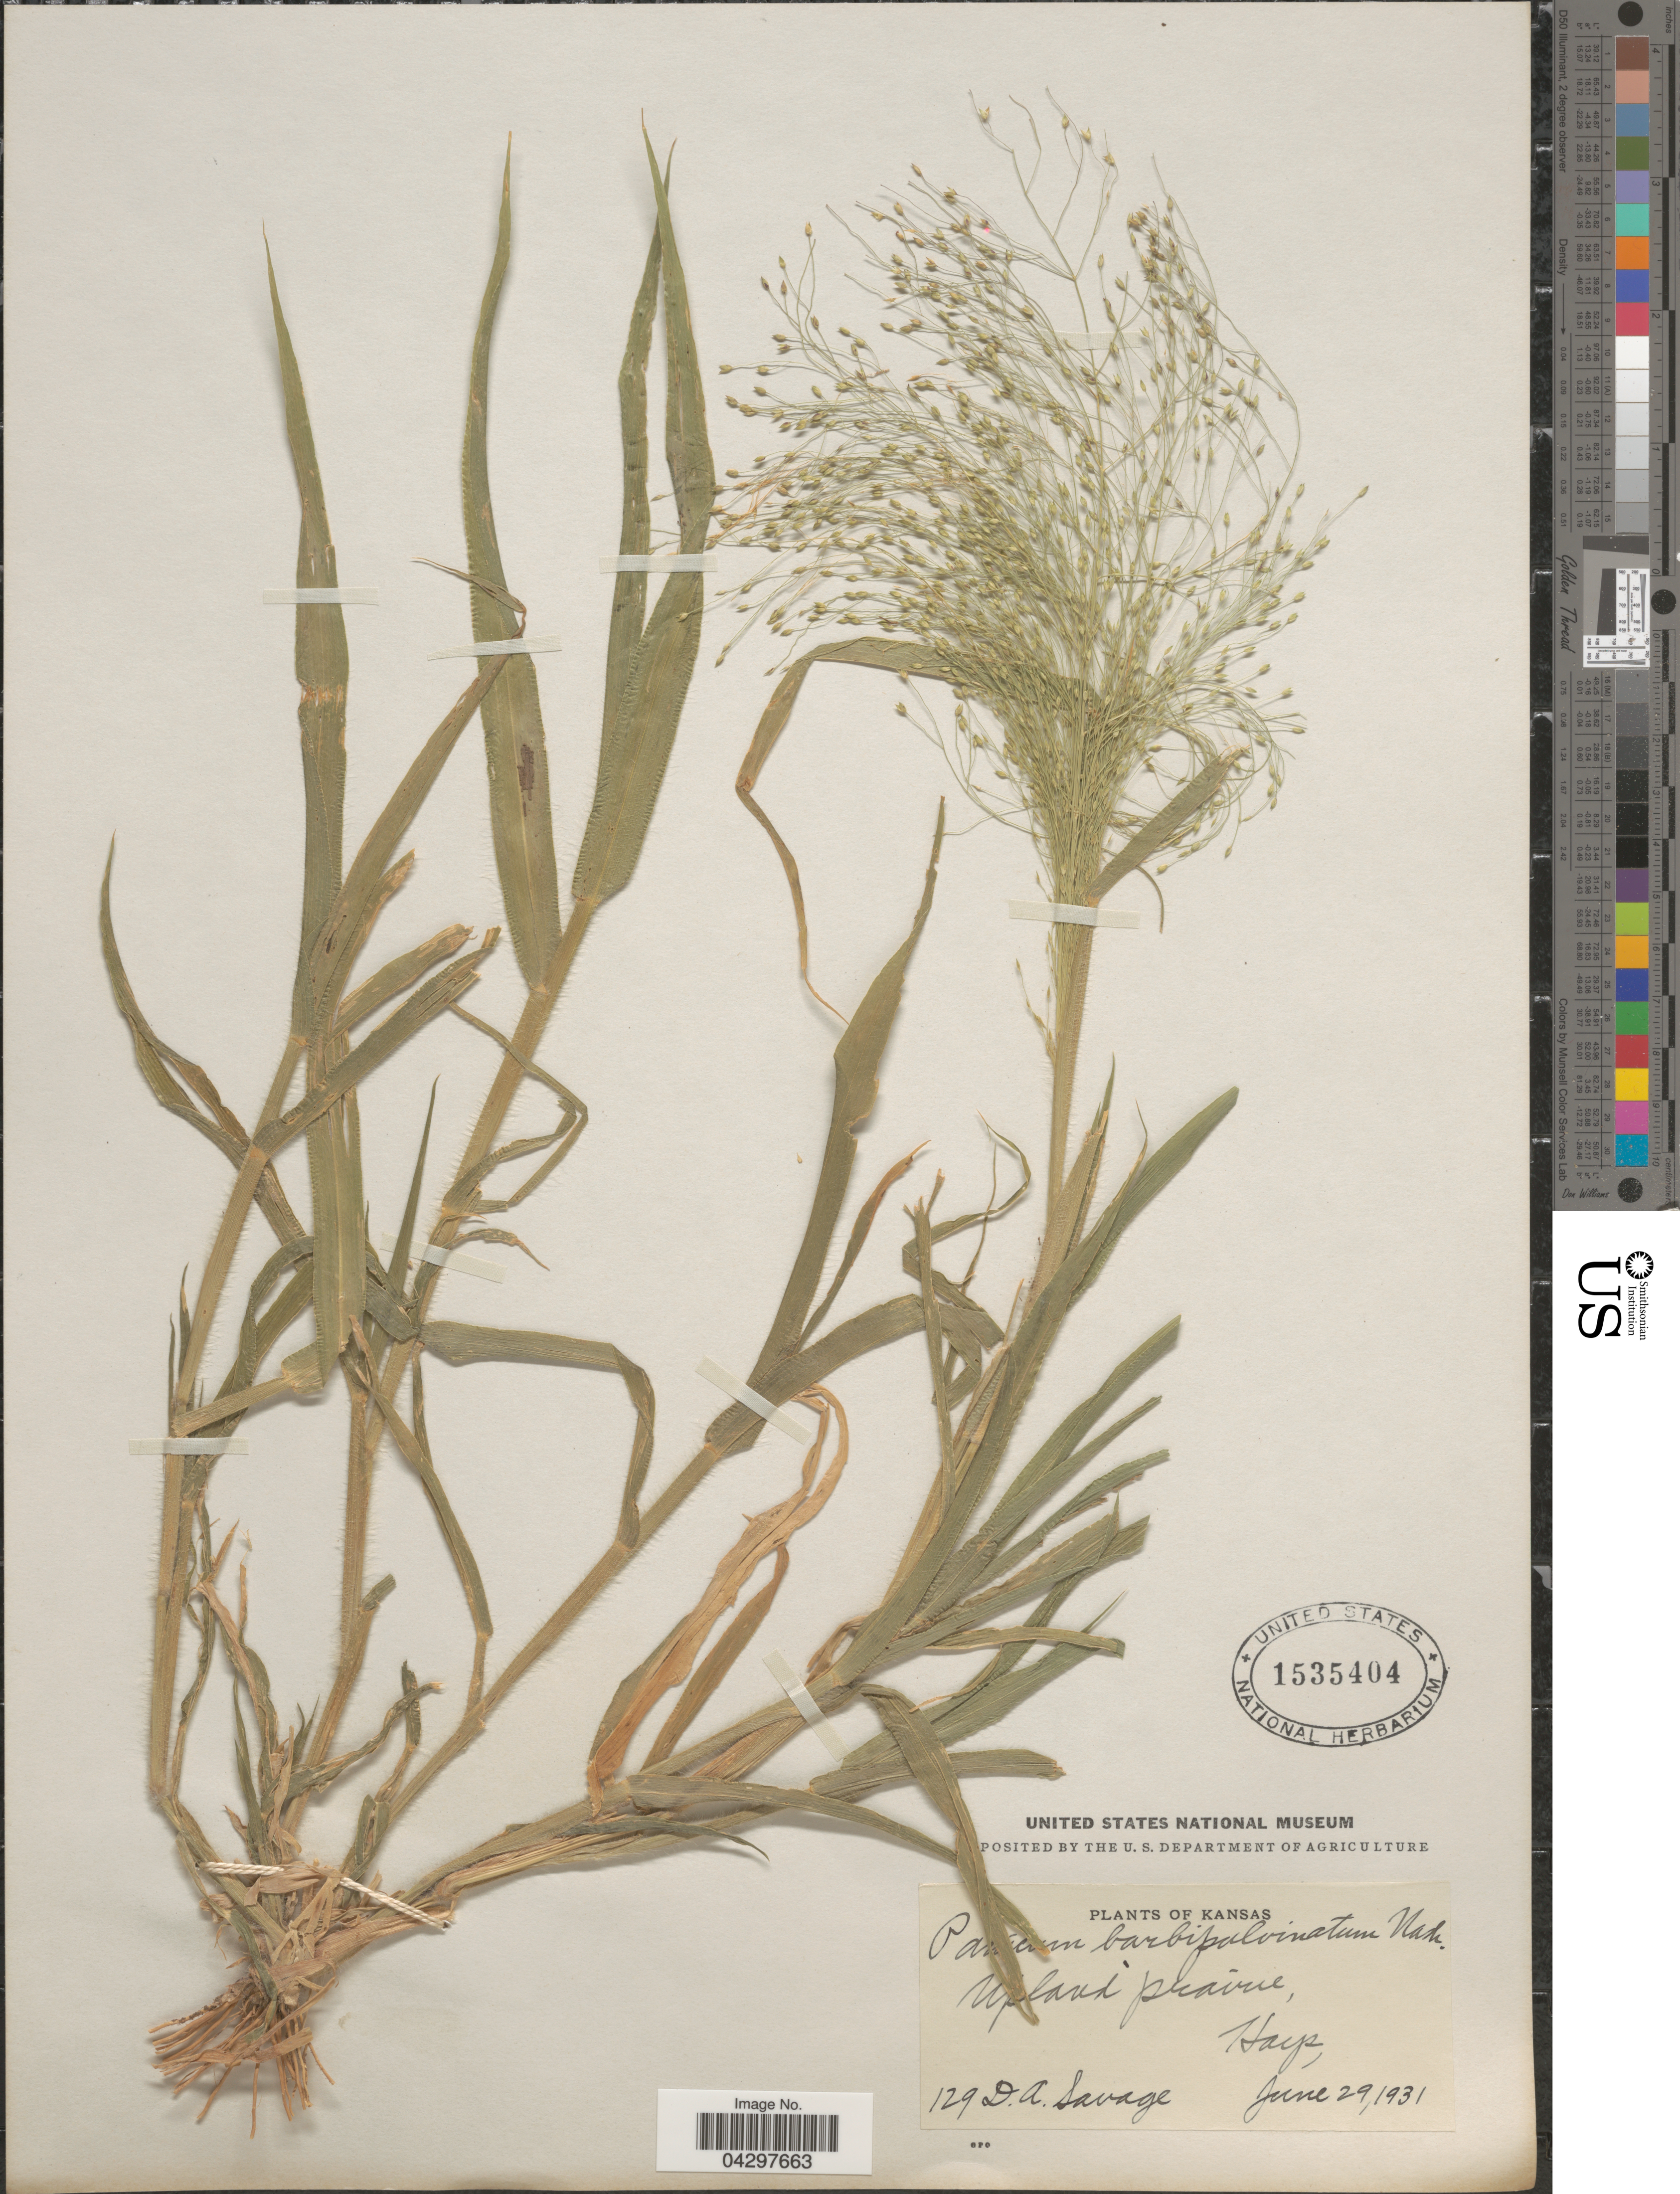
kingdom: Plantae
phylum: Tracheophyta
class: Liliopsida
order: Poales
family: Poaceae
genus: Panicum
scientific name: Panicum capillare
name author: L.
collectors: D. Savage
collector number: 129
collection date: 1931-06-29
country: United States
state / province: Kansas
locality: Upland prairie. Hays.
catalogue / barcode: US 1535404